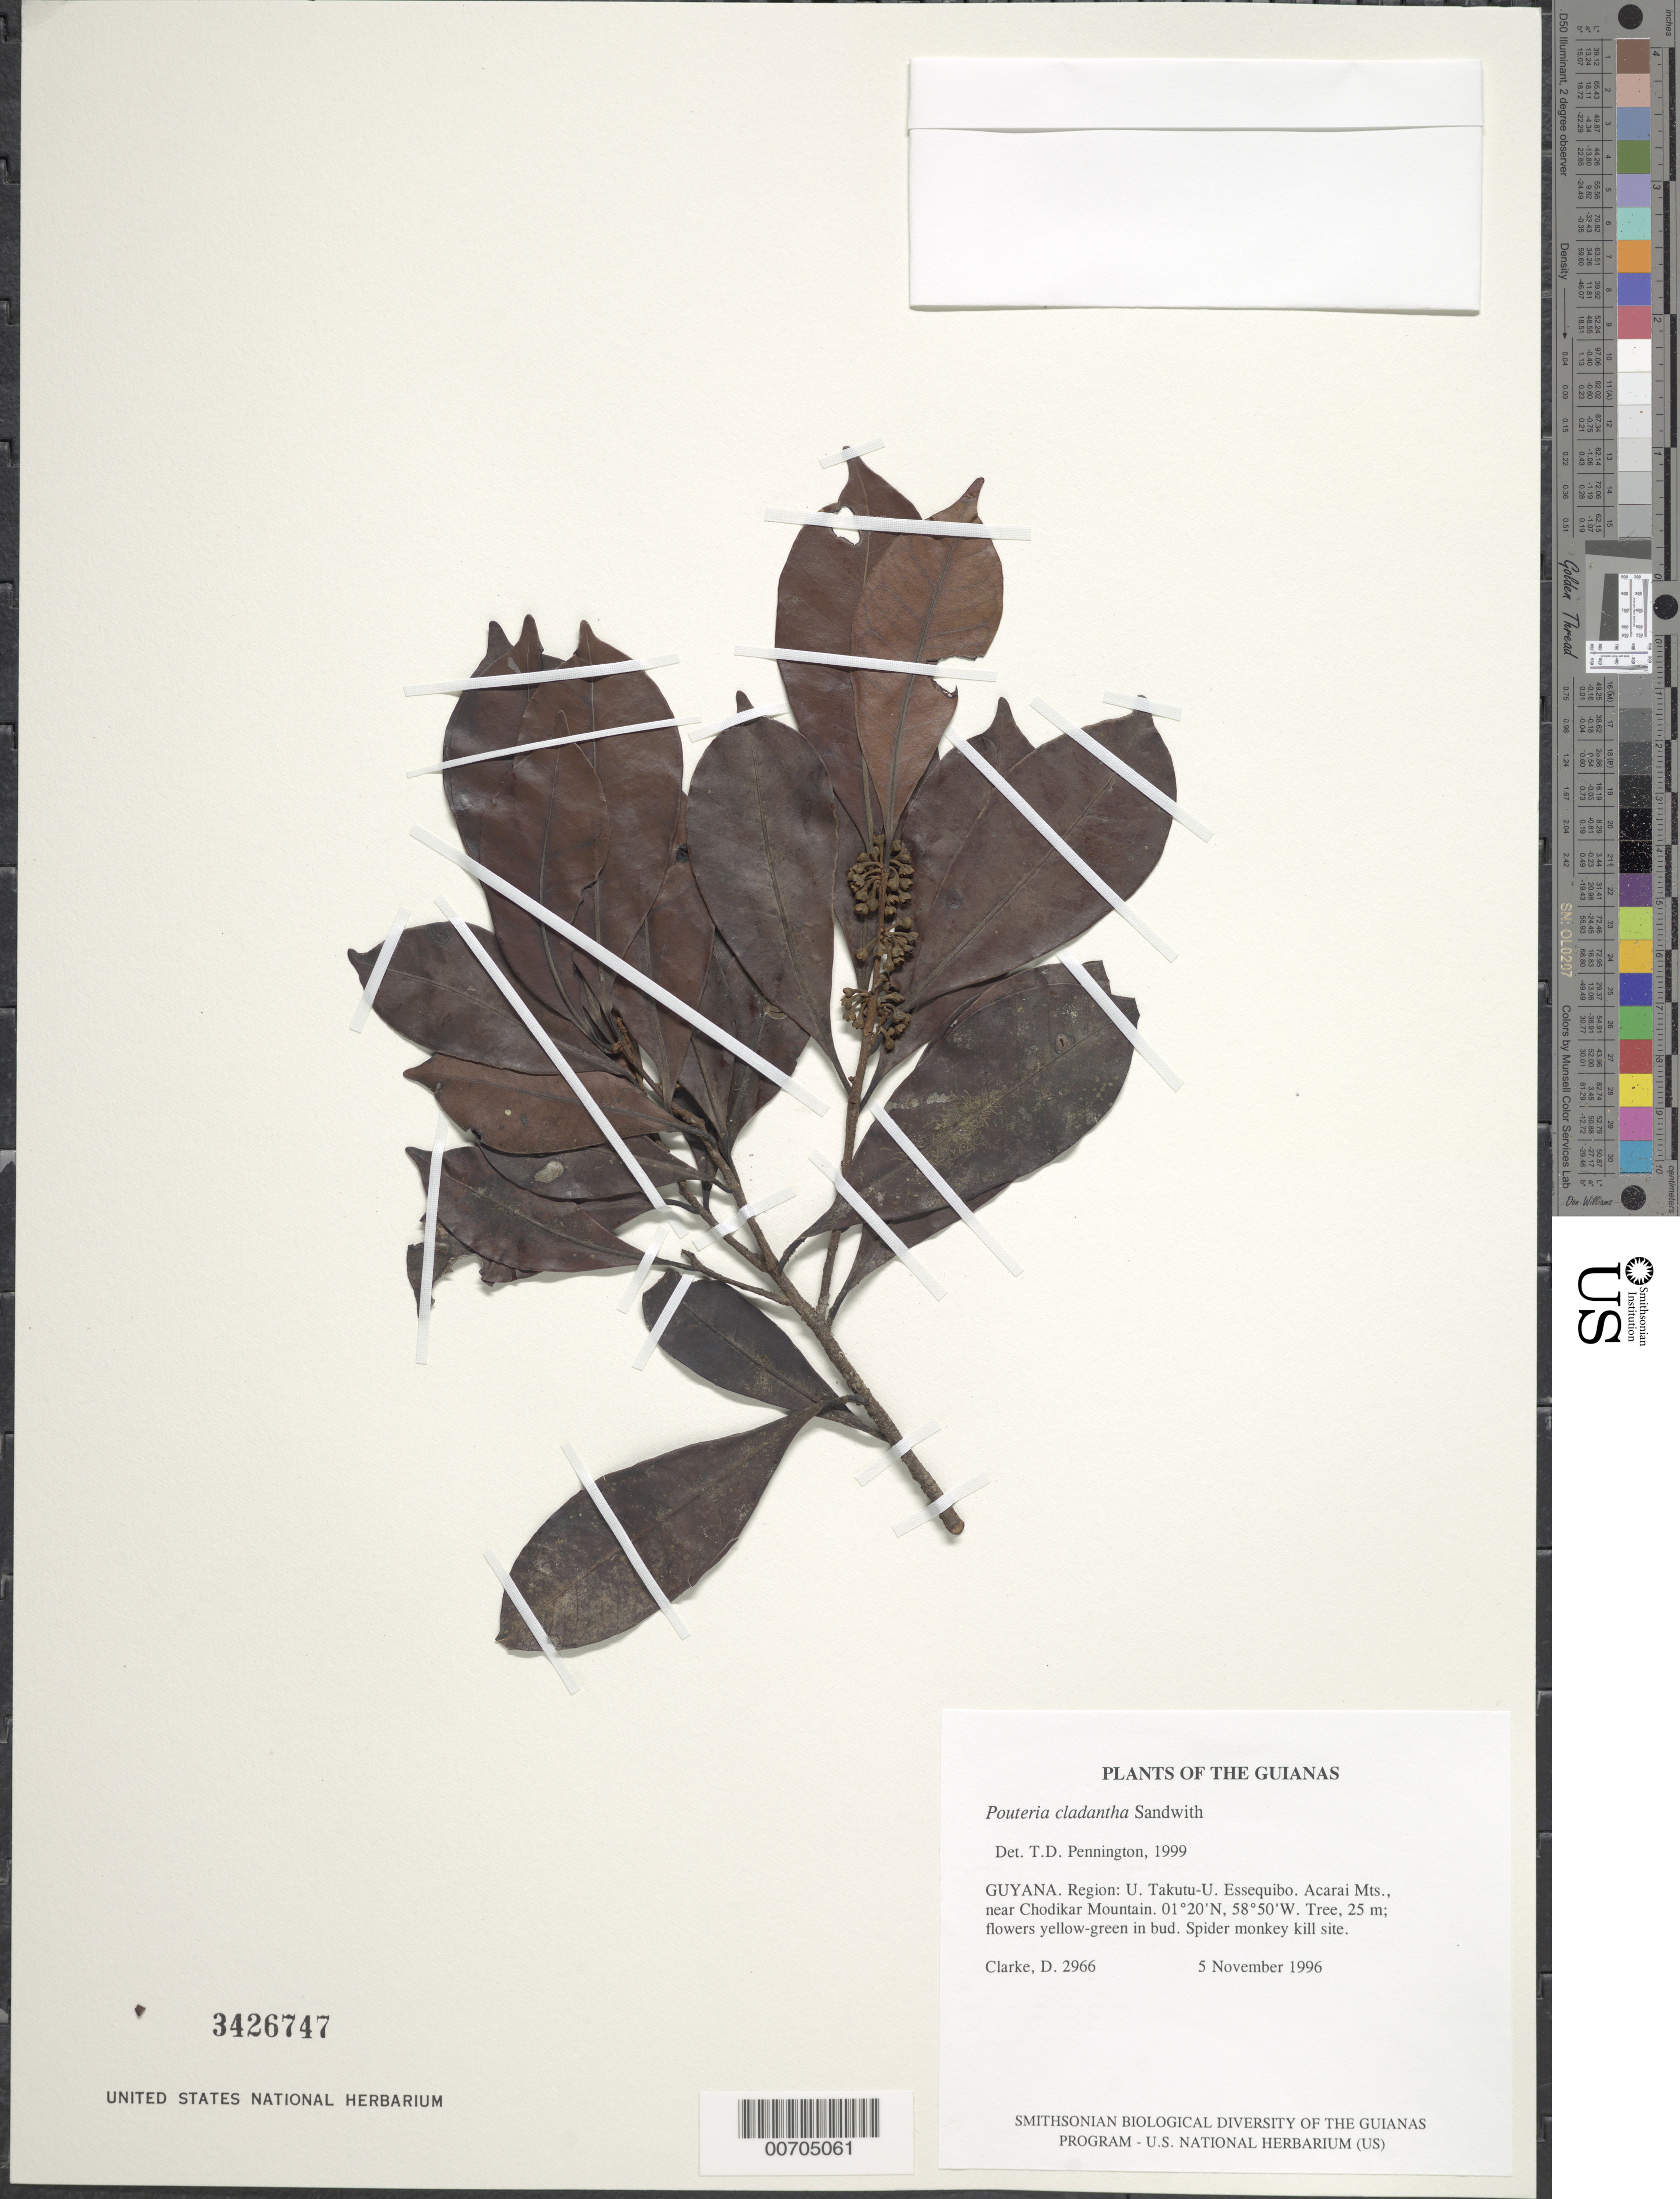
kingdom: Plantae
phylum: Tracheophyta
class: Magnoliopsida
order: Ericales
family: Sapotaceae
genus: Pouteria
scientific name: Pouteria cladantha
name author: Sandwith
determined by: Pennington, T. D., (K)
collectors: H. D. Clarke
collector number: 2966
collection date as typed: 5 November 1996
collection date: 1996-11-05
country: Guyana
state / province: U. Takutu-U. Essequibo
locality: Acarai Mts., near Chodikar Mountain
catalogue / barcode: US 3426747